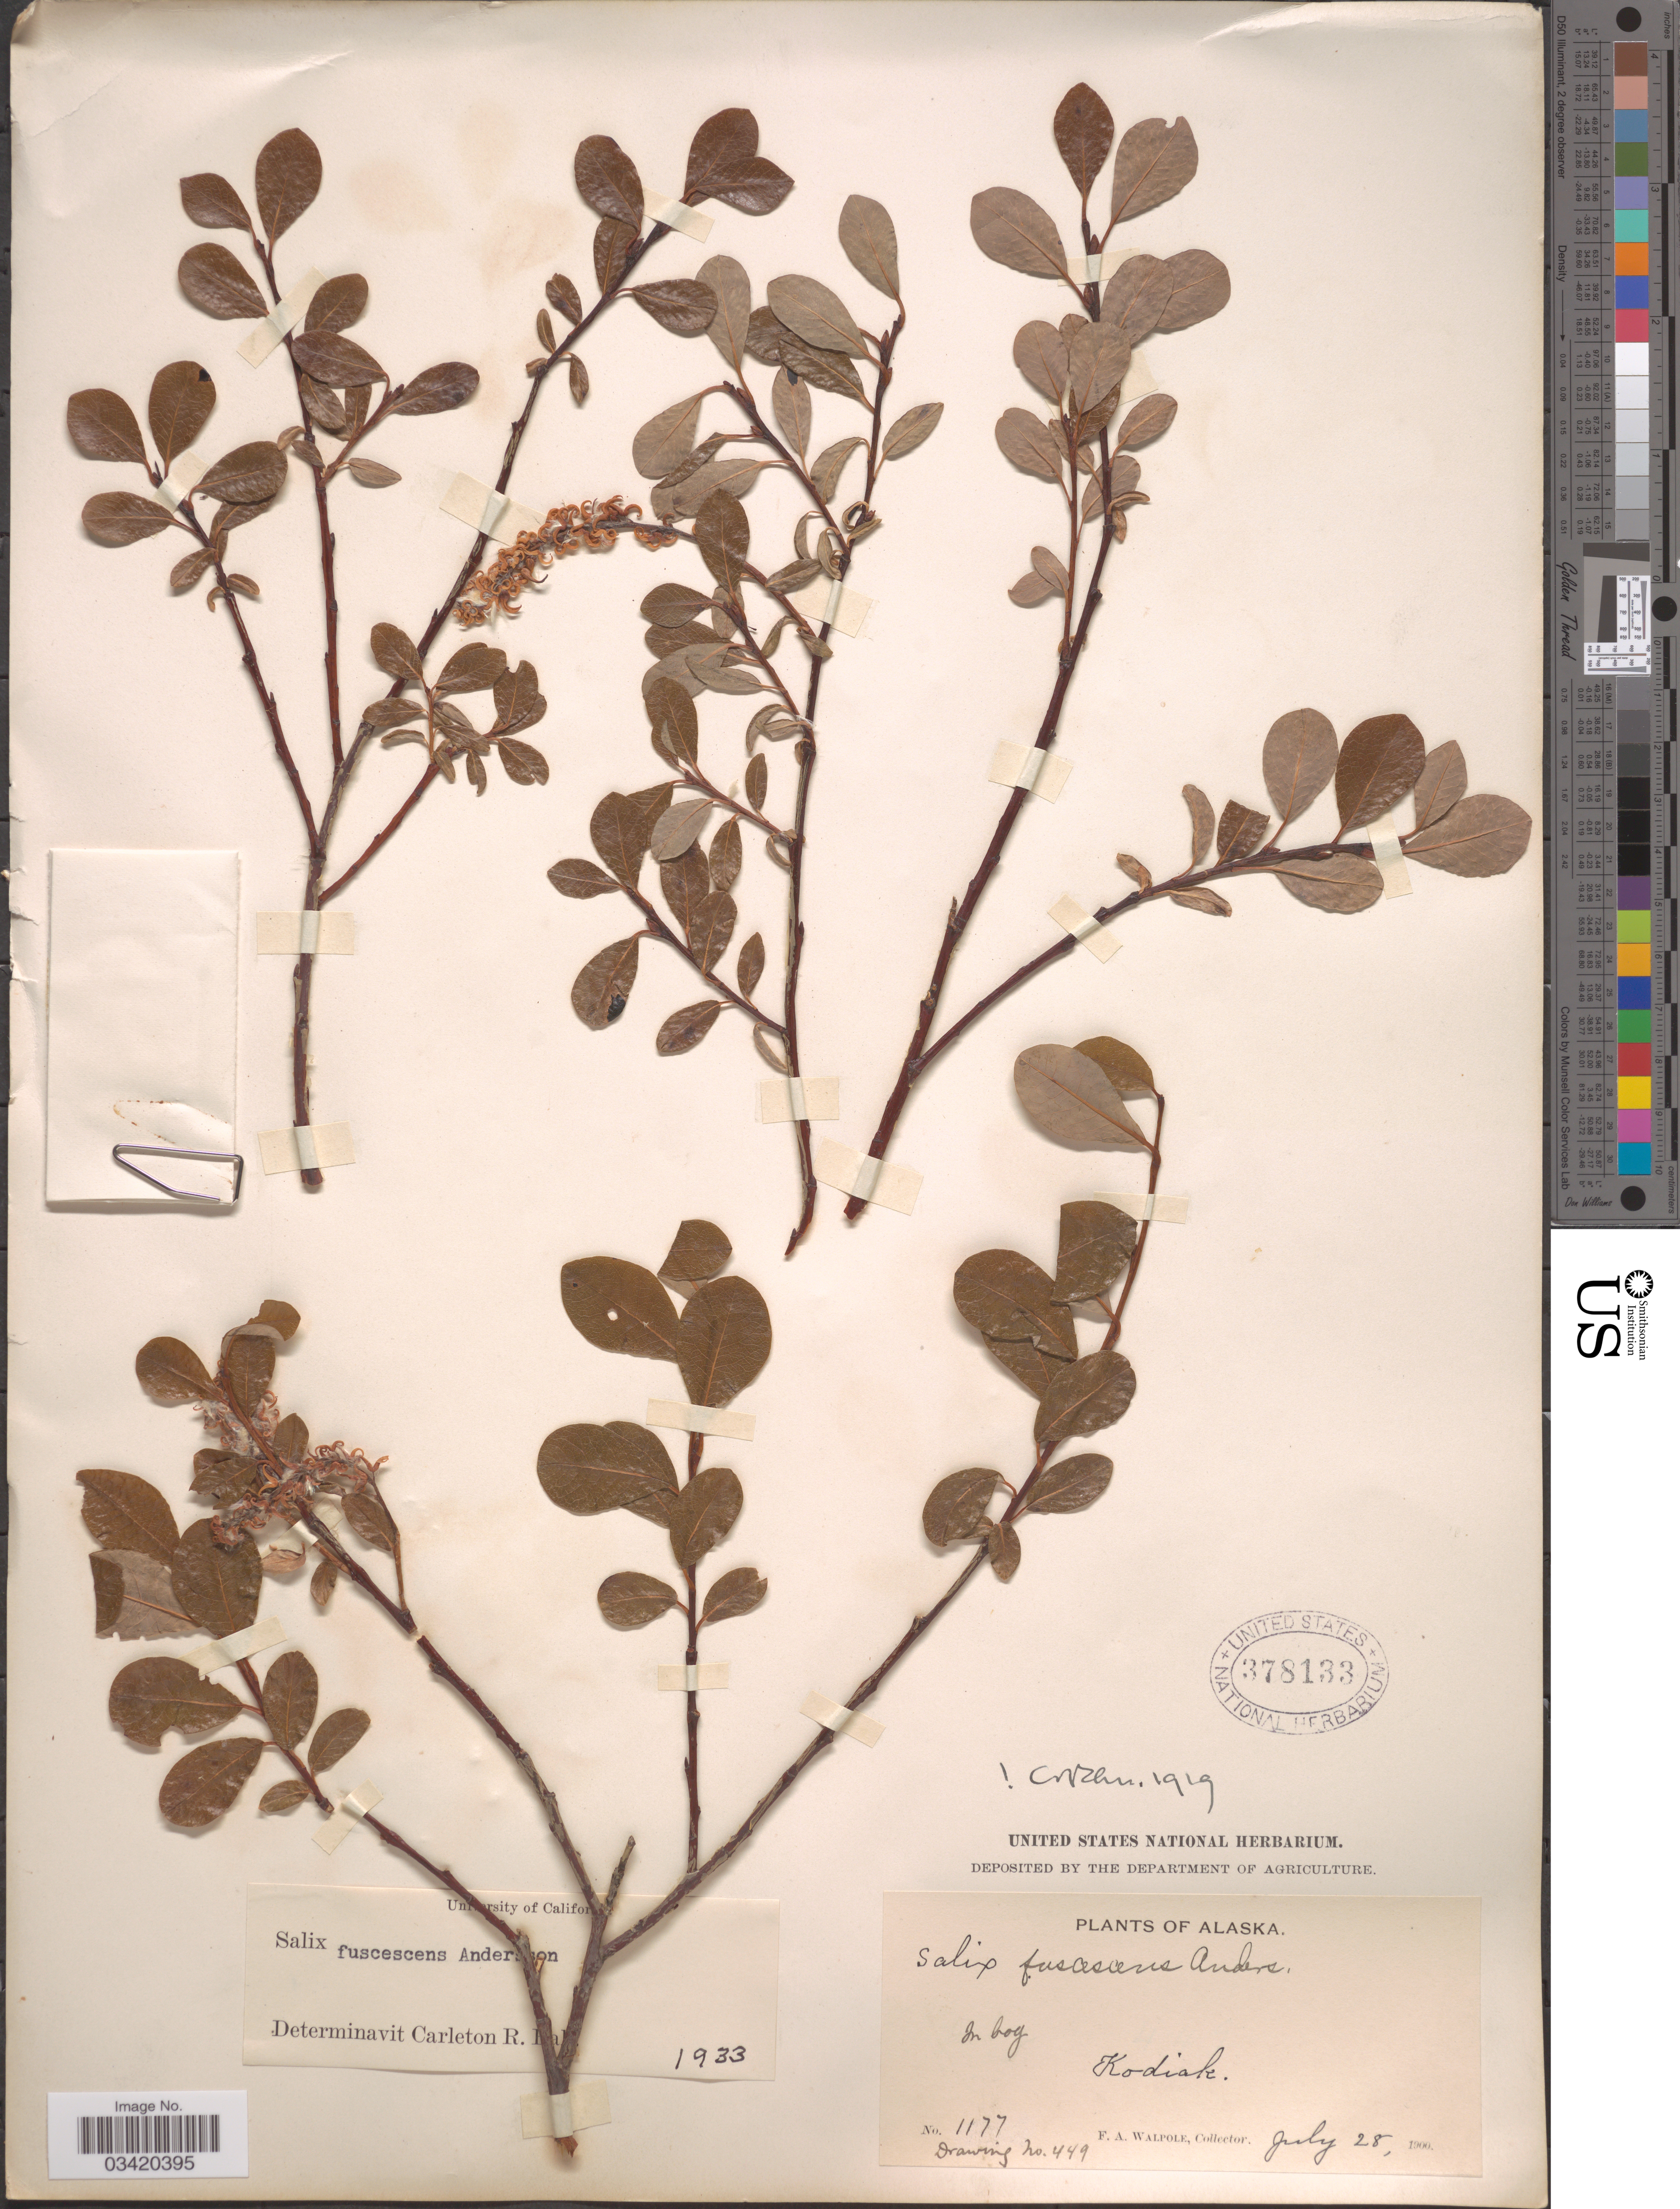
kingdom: Plantae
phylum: Tracheophyta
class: Magnoliopsida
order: Malpighiales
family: Salicaceae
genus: Salix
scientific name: Salix fuscescens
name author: Andersson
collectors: F. Walpole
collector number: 1177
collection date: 1900-07-28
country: United States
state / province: Alaska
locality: Kodiak.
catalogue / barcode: US 378133